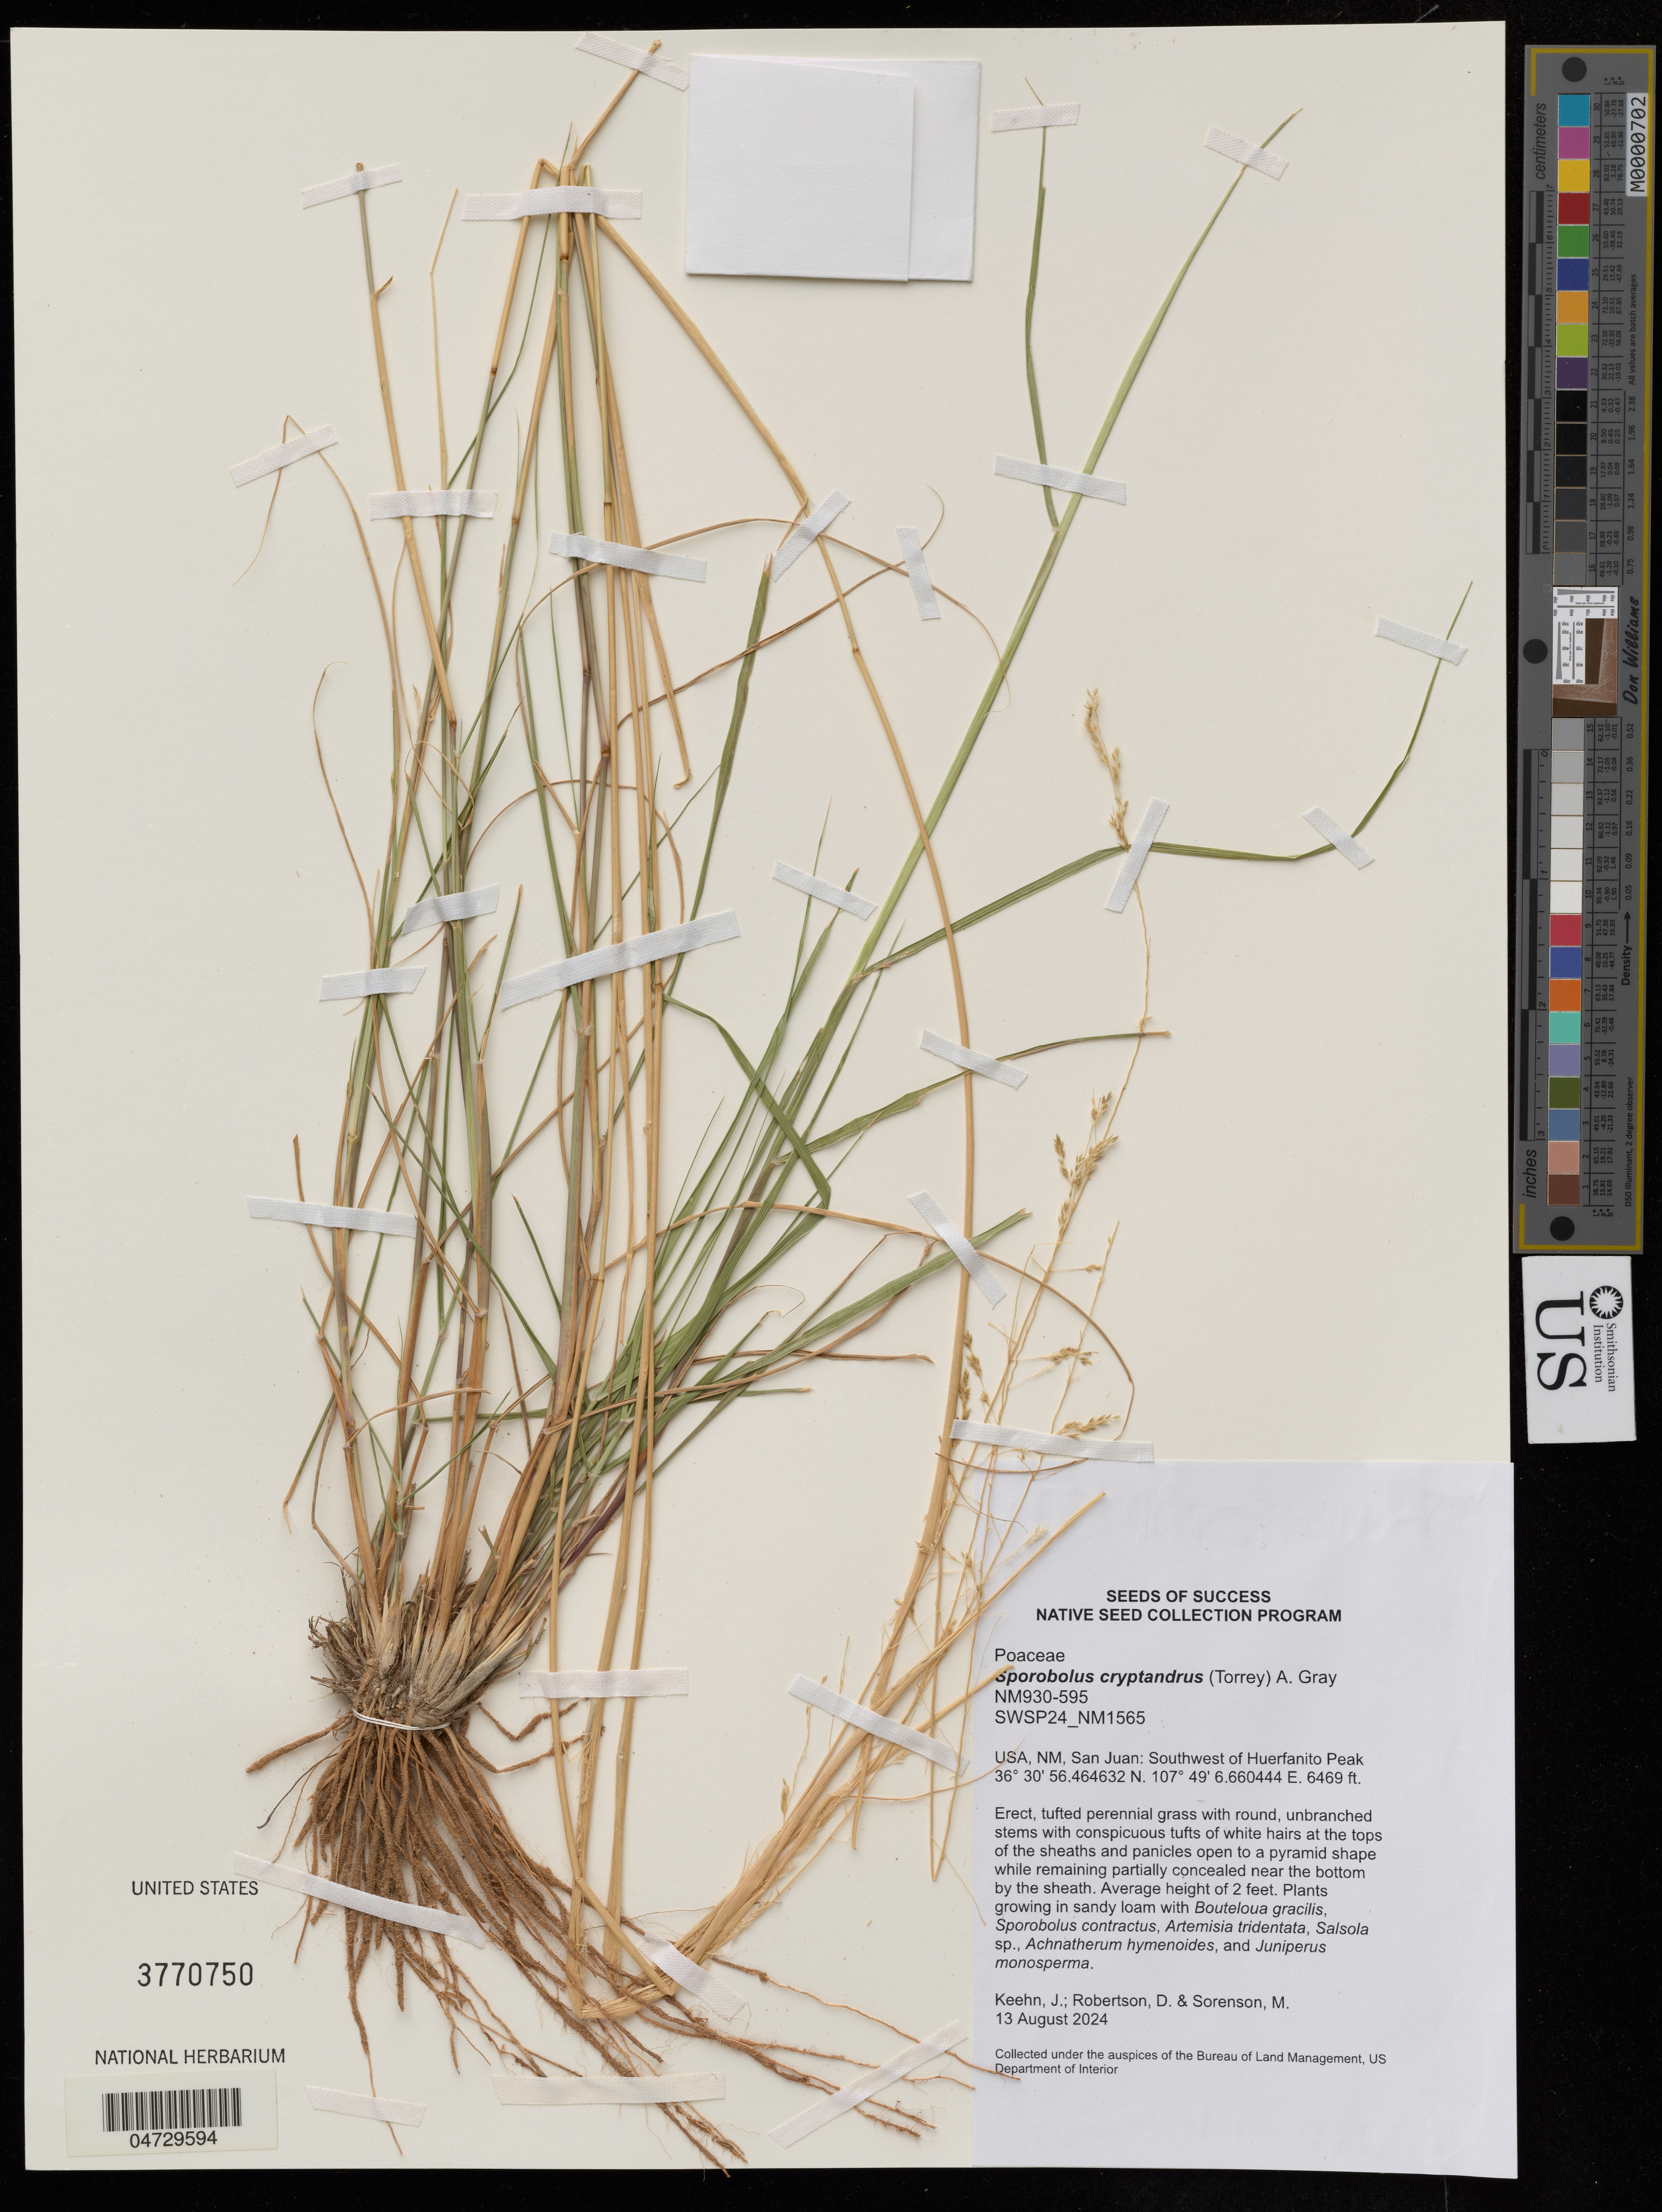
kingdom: Plantae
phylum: Tracheophyta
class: Liliopsida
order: Poales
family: Poaceae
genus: Sporobolus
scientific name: Sporobolus cryptandrus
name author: (Torr.) A. Gray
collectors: J. Keehn, D. Robertson & M. Sorenson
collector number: NM930-595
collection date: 2024-08-13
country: United States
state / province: New Mexico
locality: USA, NM, San Juan: Southwest of Huerfanito Peak.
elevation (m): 1972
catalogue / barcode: US 3770750